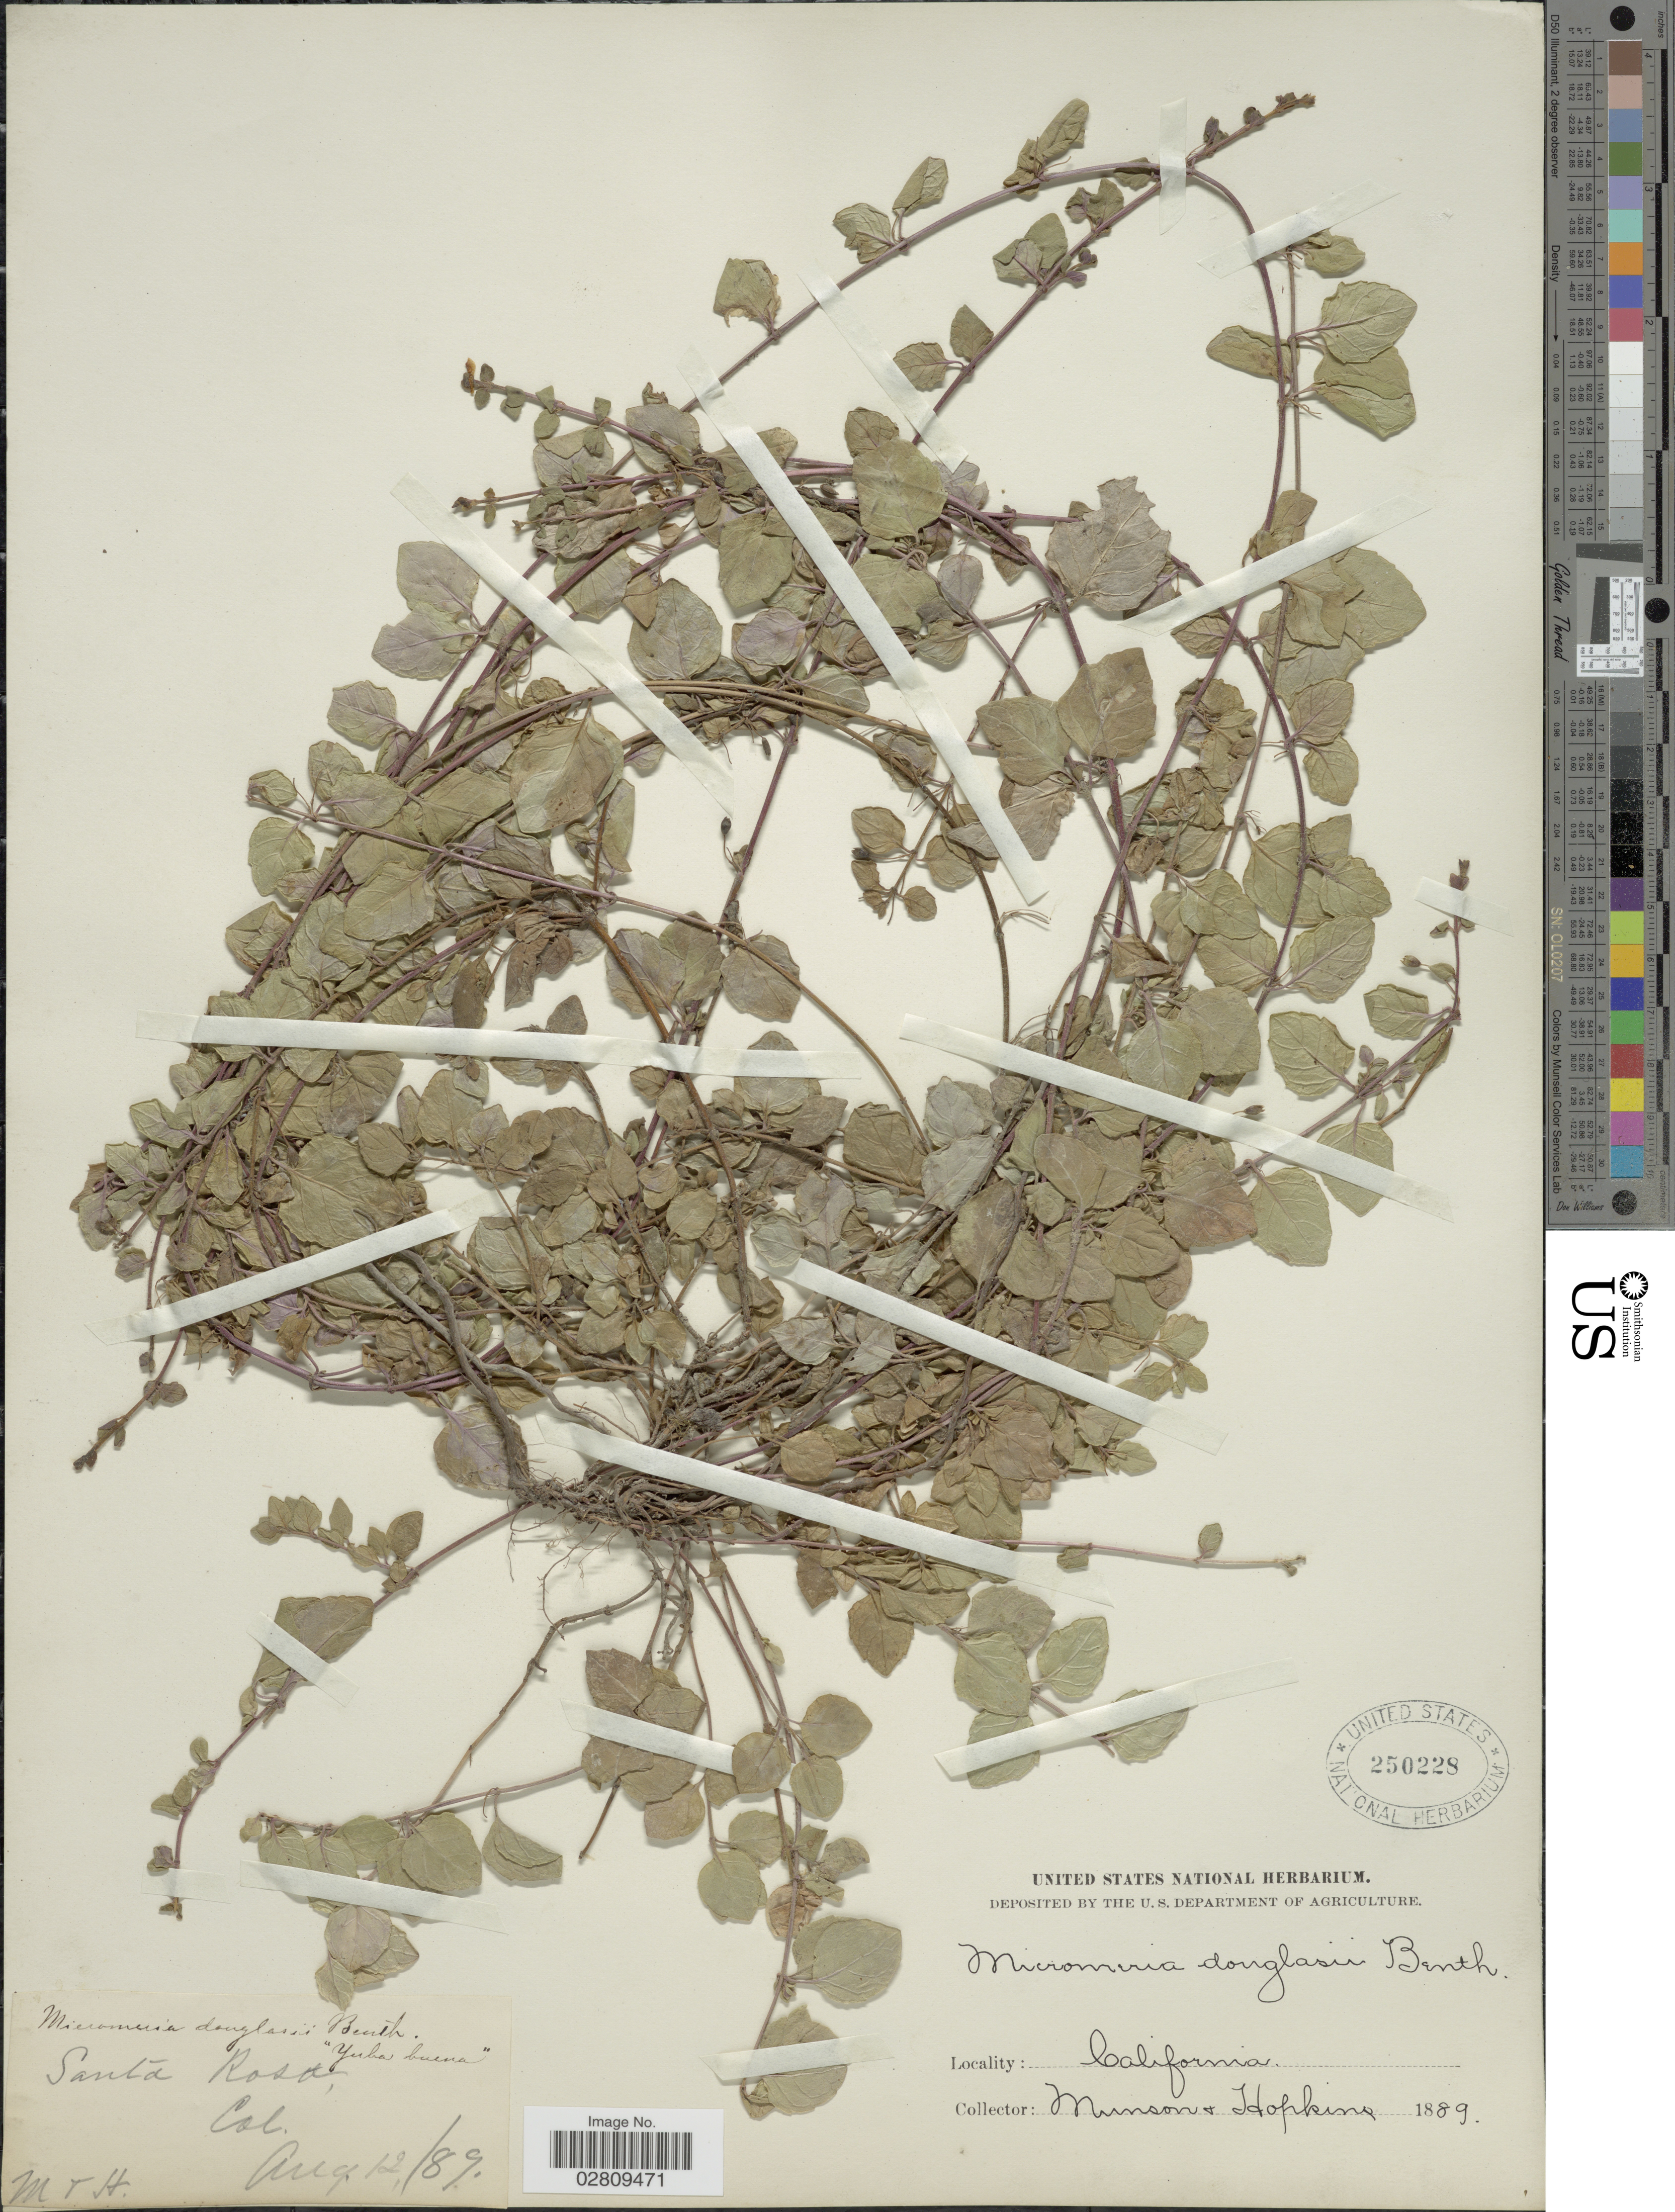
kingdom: Plantae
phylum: Tracheophyta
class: Magnoliopsida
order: Lamiales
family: Lamiaceae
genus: Micromeria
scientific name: Micromeria douglasii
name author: Benth.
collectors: Munson & -- Hopkins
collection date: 1889-08-12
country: United States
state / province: California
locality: Santa Rosa.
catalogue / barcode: US 250228